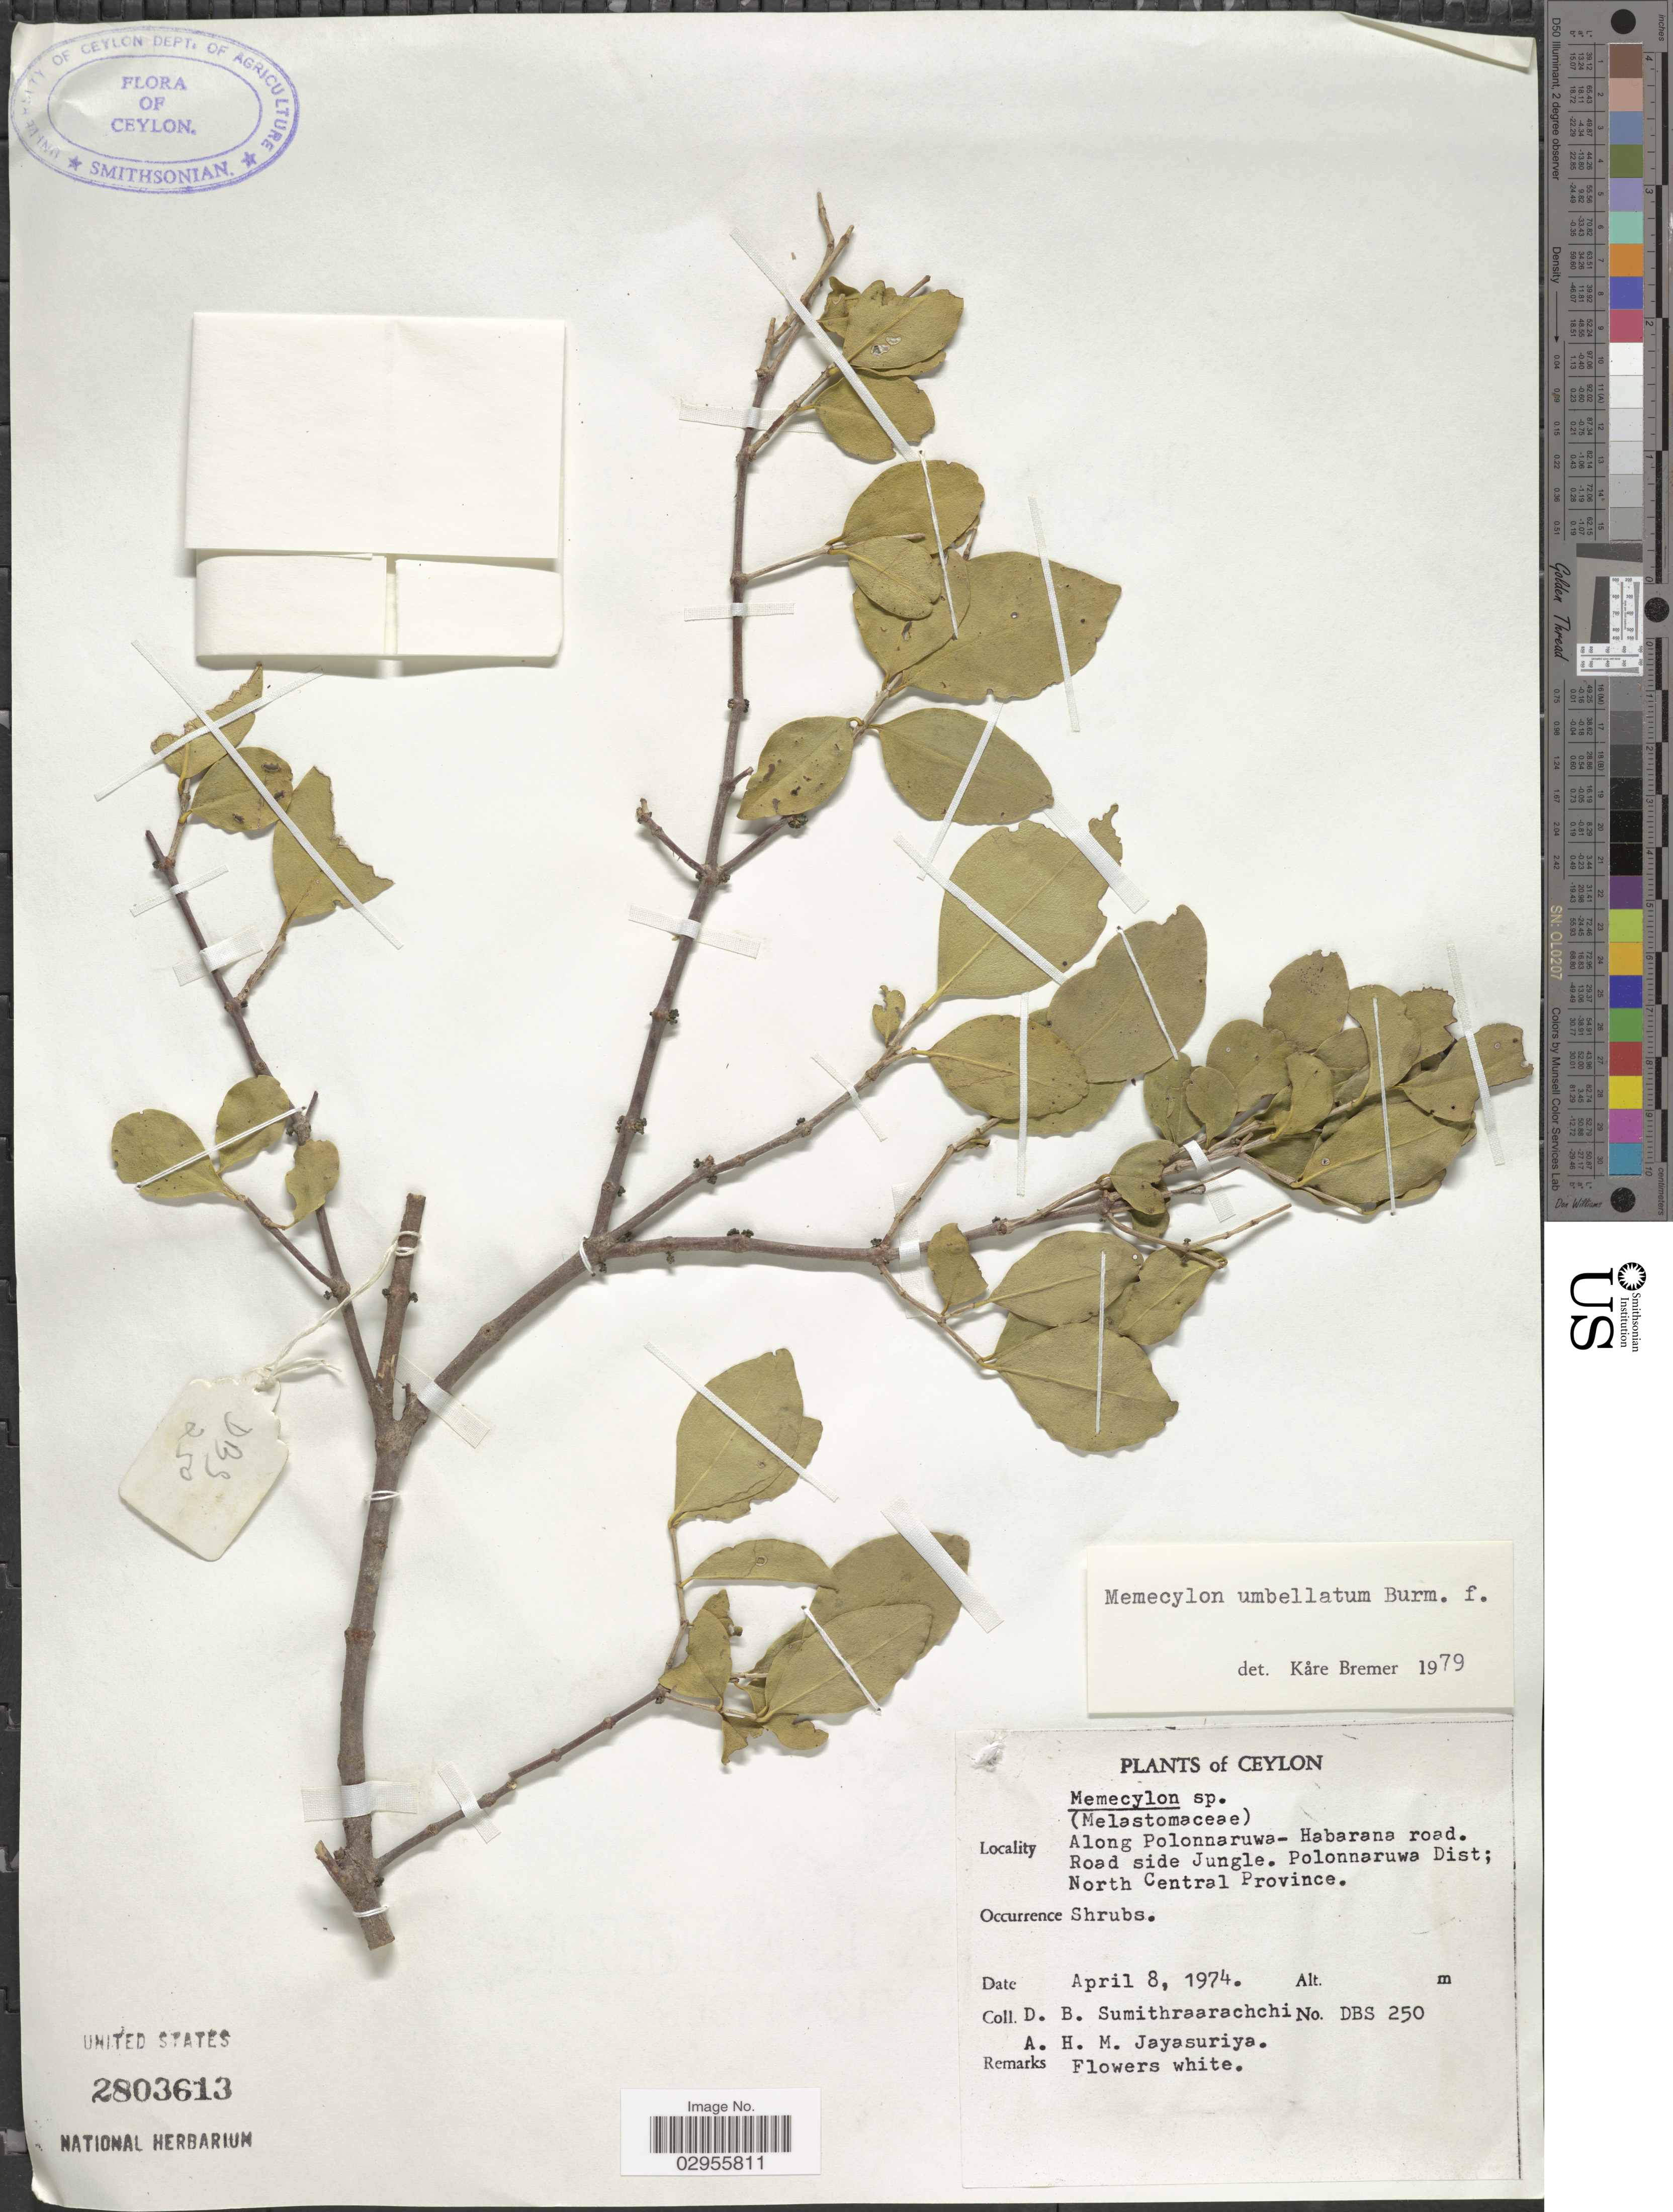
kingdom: Plantae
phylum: Tracheophyta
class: Magnoliopsida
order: Myrtales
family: Melastomataceae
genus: Memecylon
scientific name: Memecylon umbellatum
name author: Burm. f.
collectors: D. B. Sumithraarachchi & A. H. Jayasuriya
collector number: DBS250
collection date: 1974-04-08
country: Sri Lanka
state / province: North Central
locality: Ceylon, Along Polonnaruwa-Habarana road. Road side Jungle. Polonnaruwa Dist.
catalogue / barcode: US 2803613